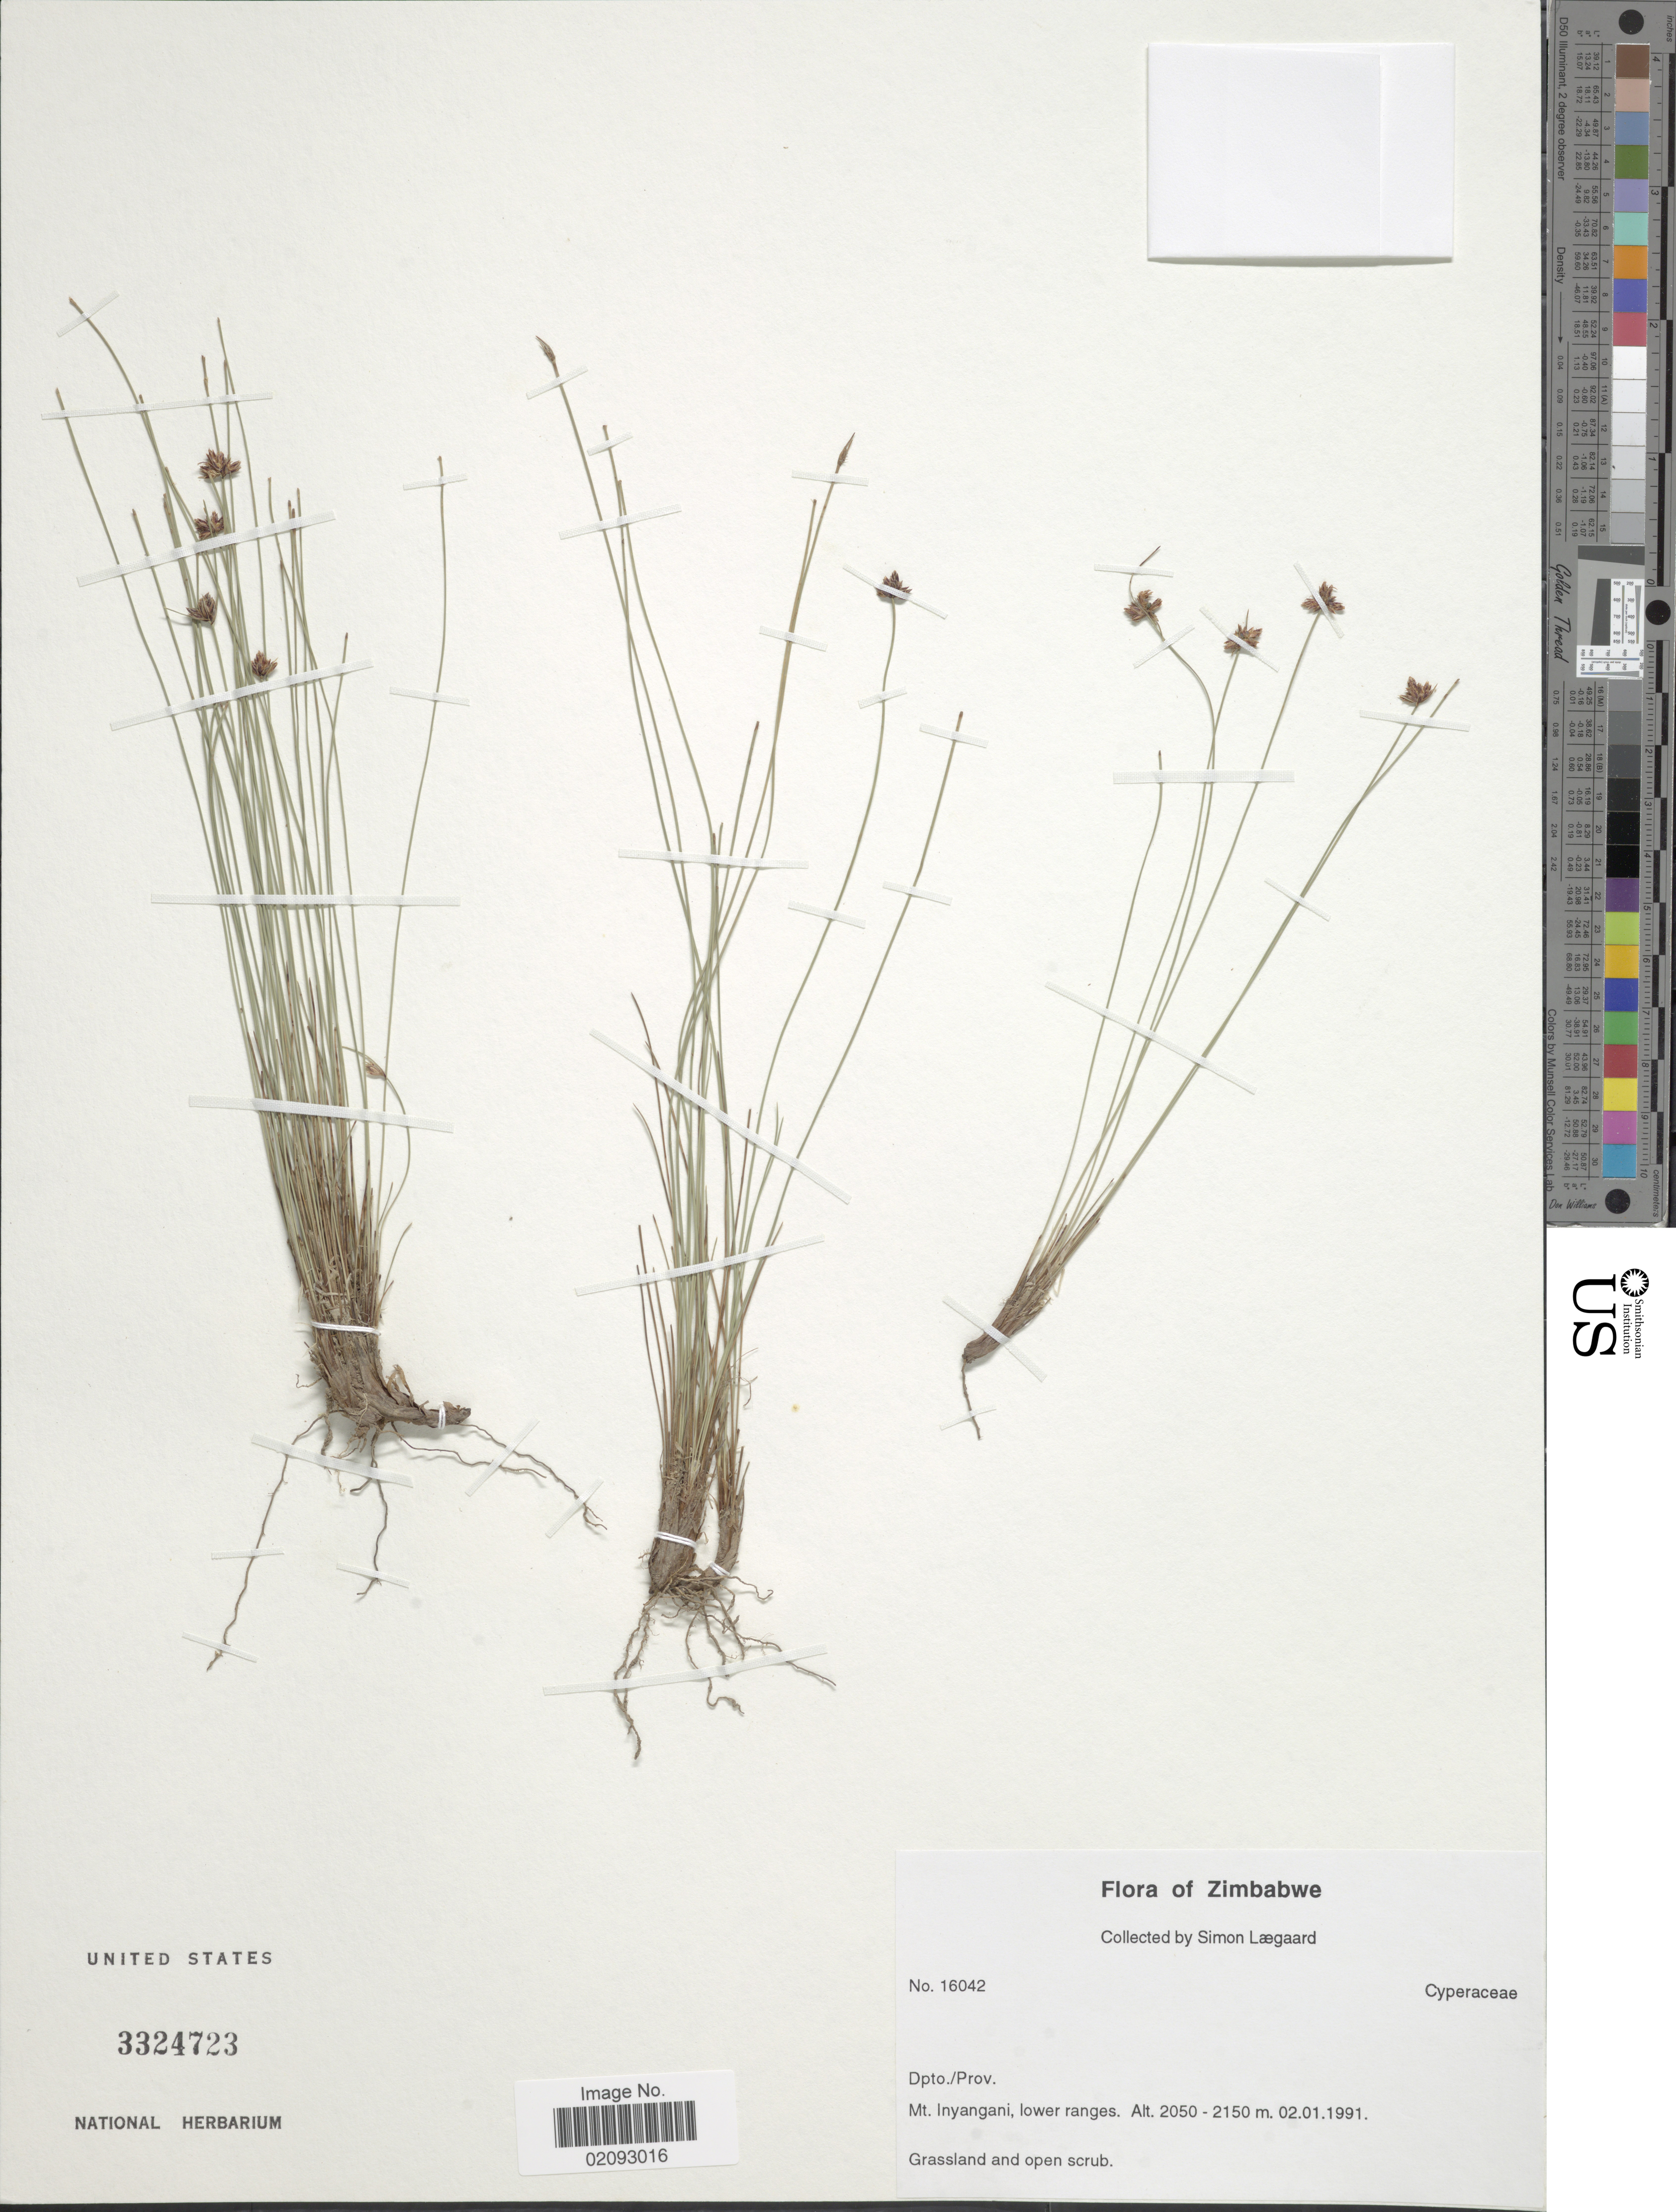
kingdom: Plantae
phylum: Tracheophyta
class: Liliopsida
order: Poales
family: Cyperaceae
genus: Ficinia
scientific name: Ficinia stolonifera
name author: Boeckeler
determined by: Strong, Mark T., (BOT), Smithsonian Institution - National Museum of Natural History (UNITED STATES)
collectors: S. Lægaard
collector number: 16042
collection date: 1991-01-02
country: Zimbabwe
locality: Dpto./Prov. Mt Inyangani, lower ranges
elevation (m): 2050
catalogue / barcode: US 3324723